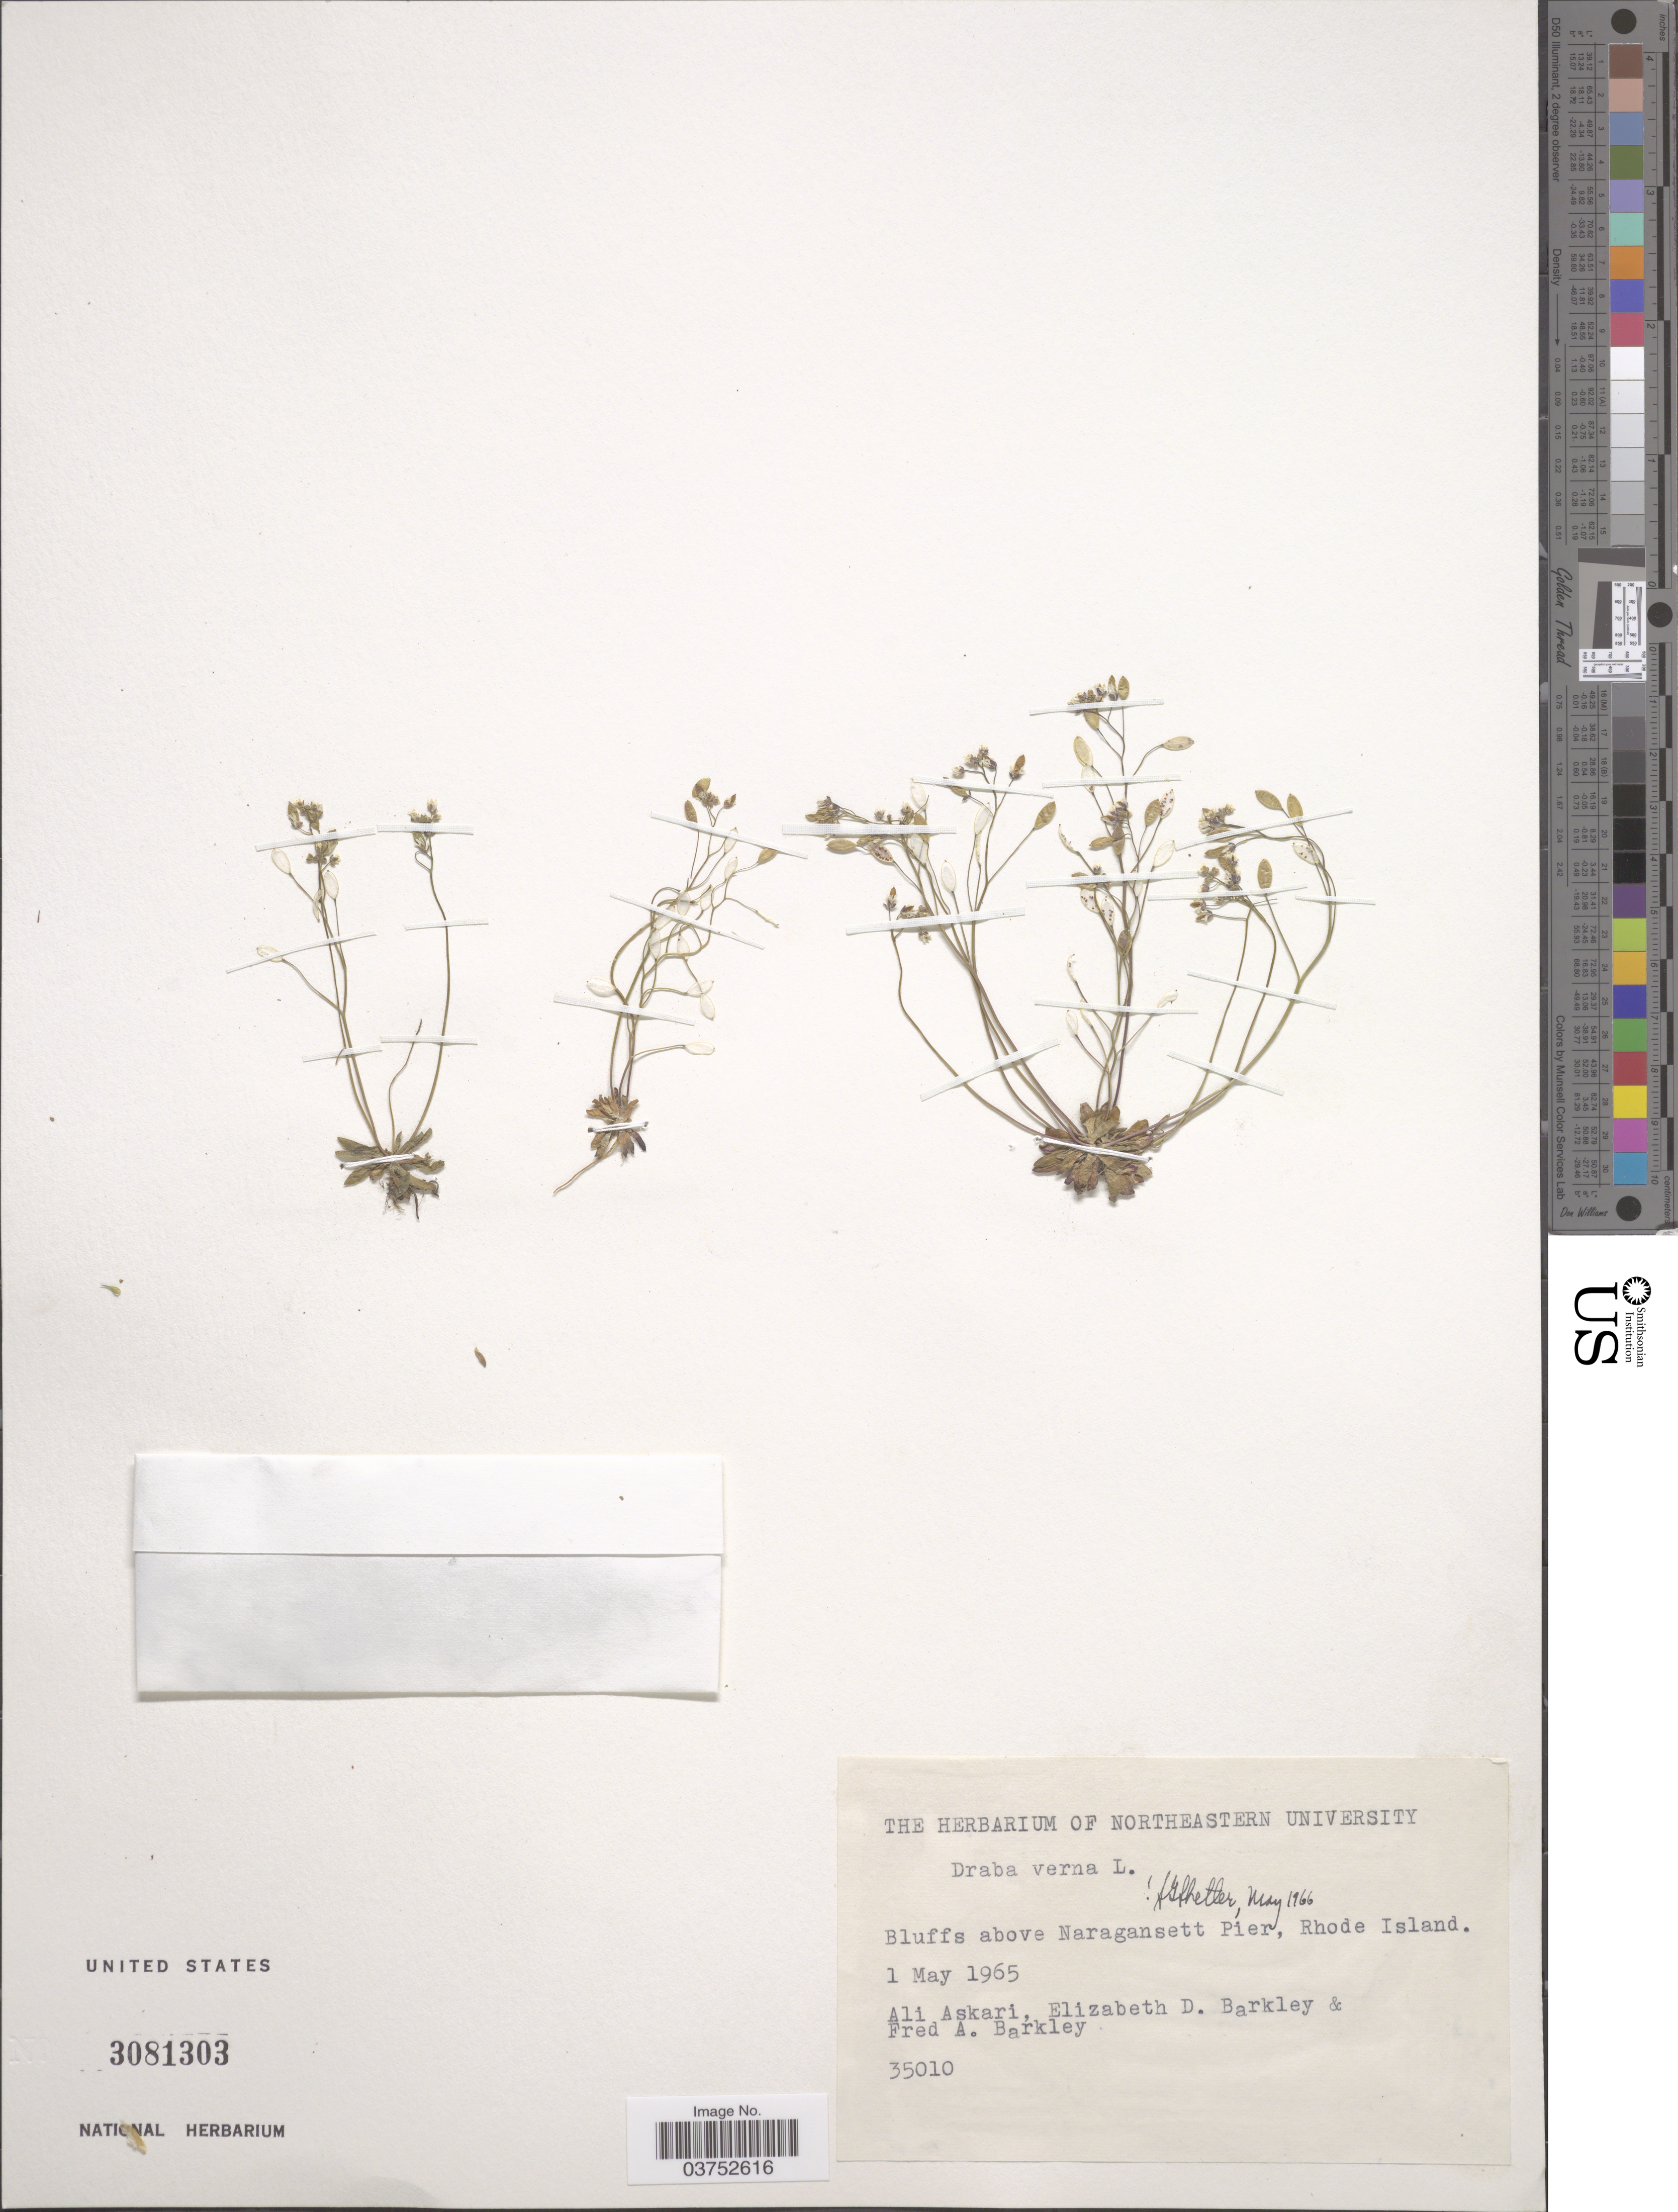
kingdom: Plantae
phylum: Tracheophyta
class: Magnoliopsida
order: Brassicales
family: Brassicaceae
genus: Draba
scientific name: Draba verna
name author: L.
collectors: Askari, A., E. D.Barkley & F. A. Barkley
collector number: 35010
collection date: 1965-05-01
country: United States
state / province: Rhode Island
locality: Bluffs above Naragansett Pier.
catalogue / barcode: US 3081303